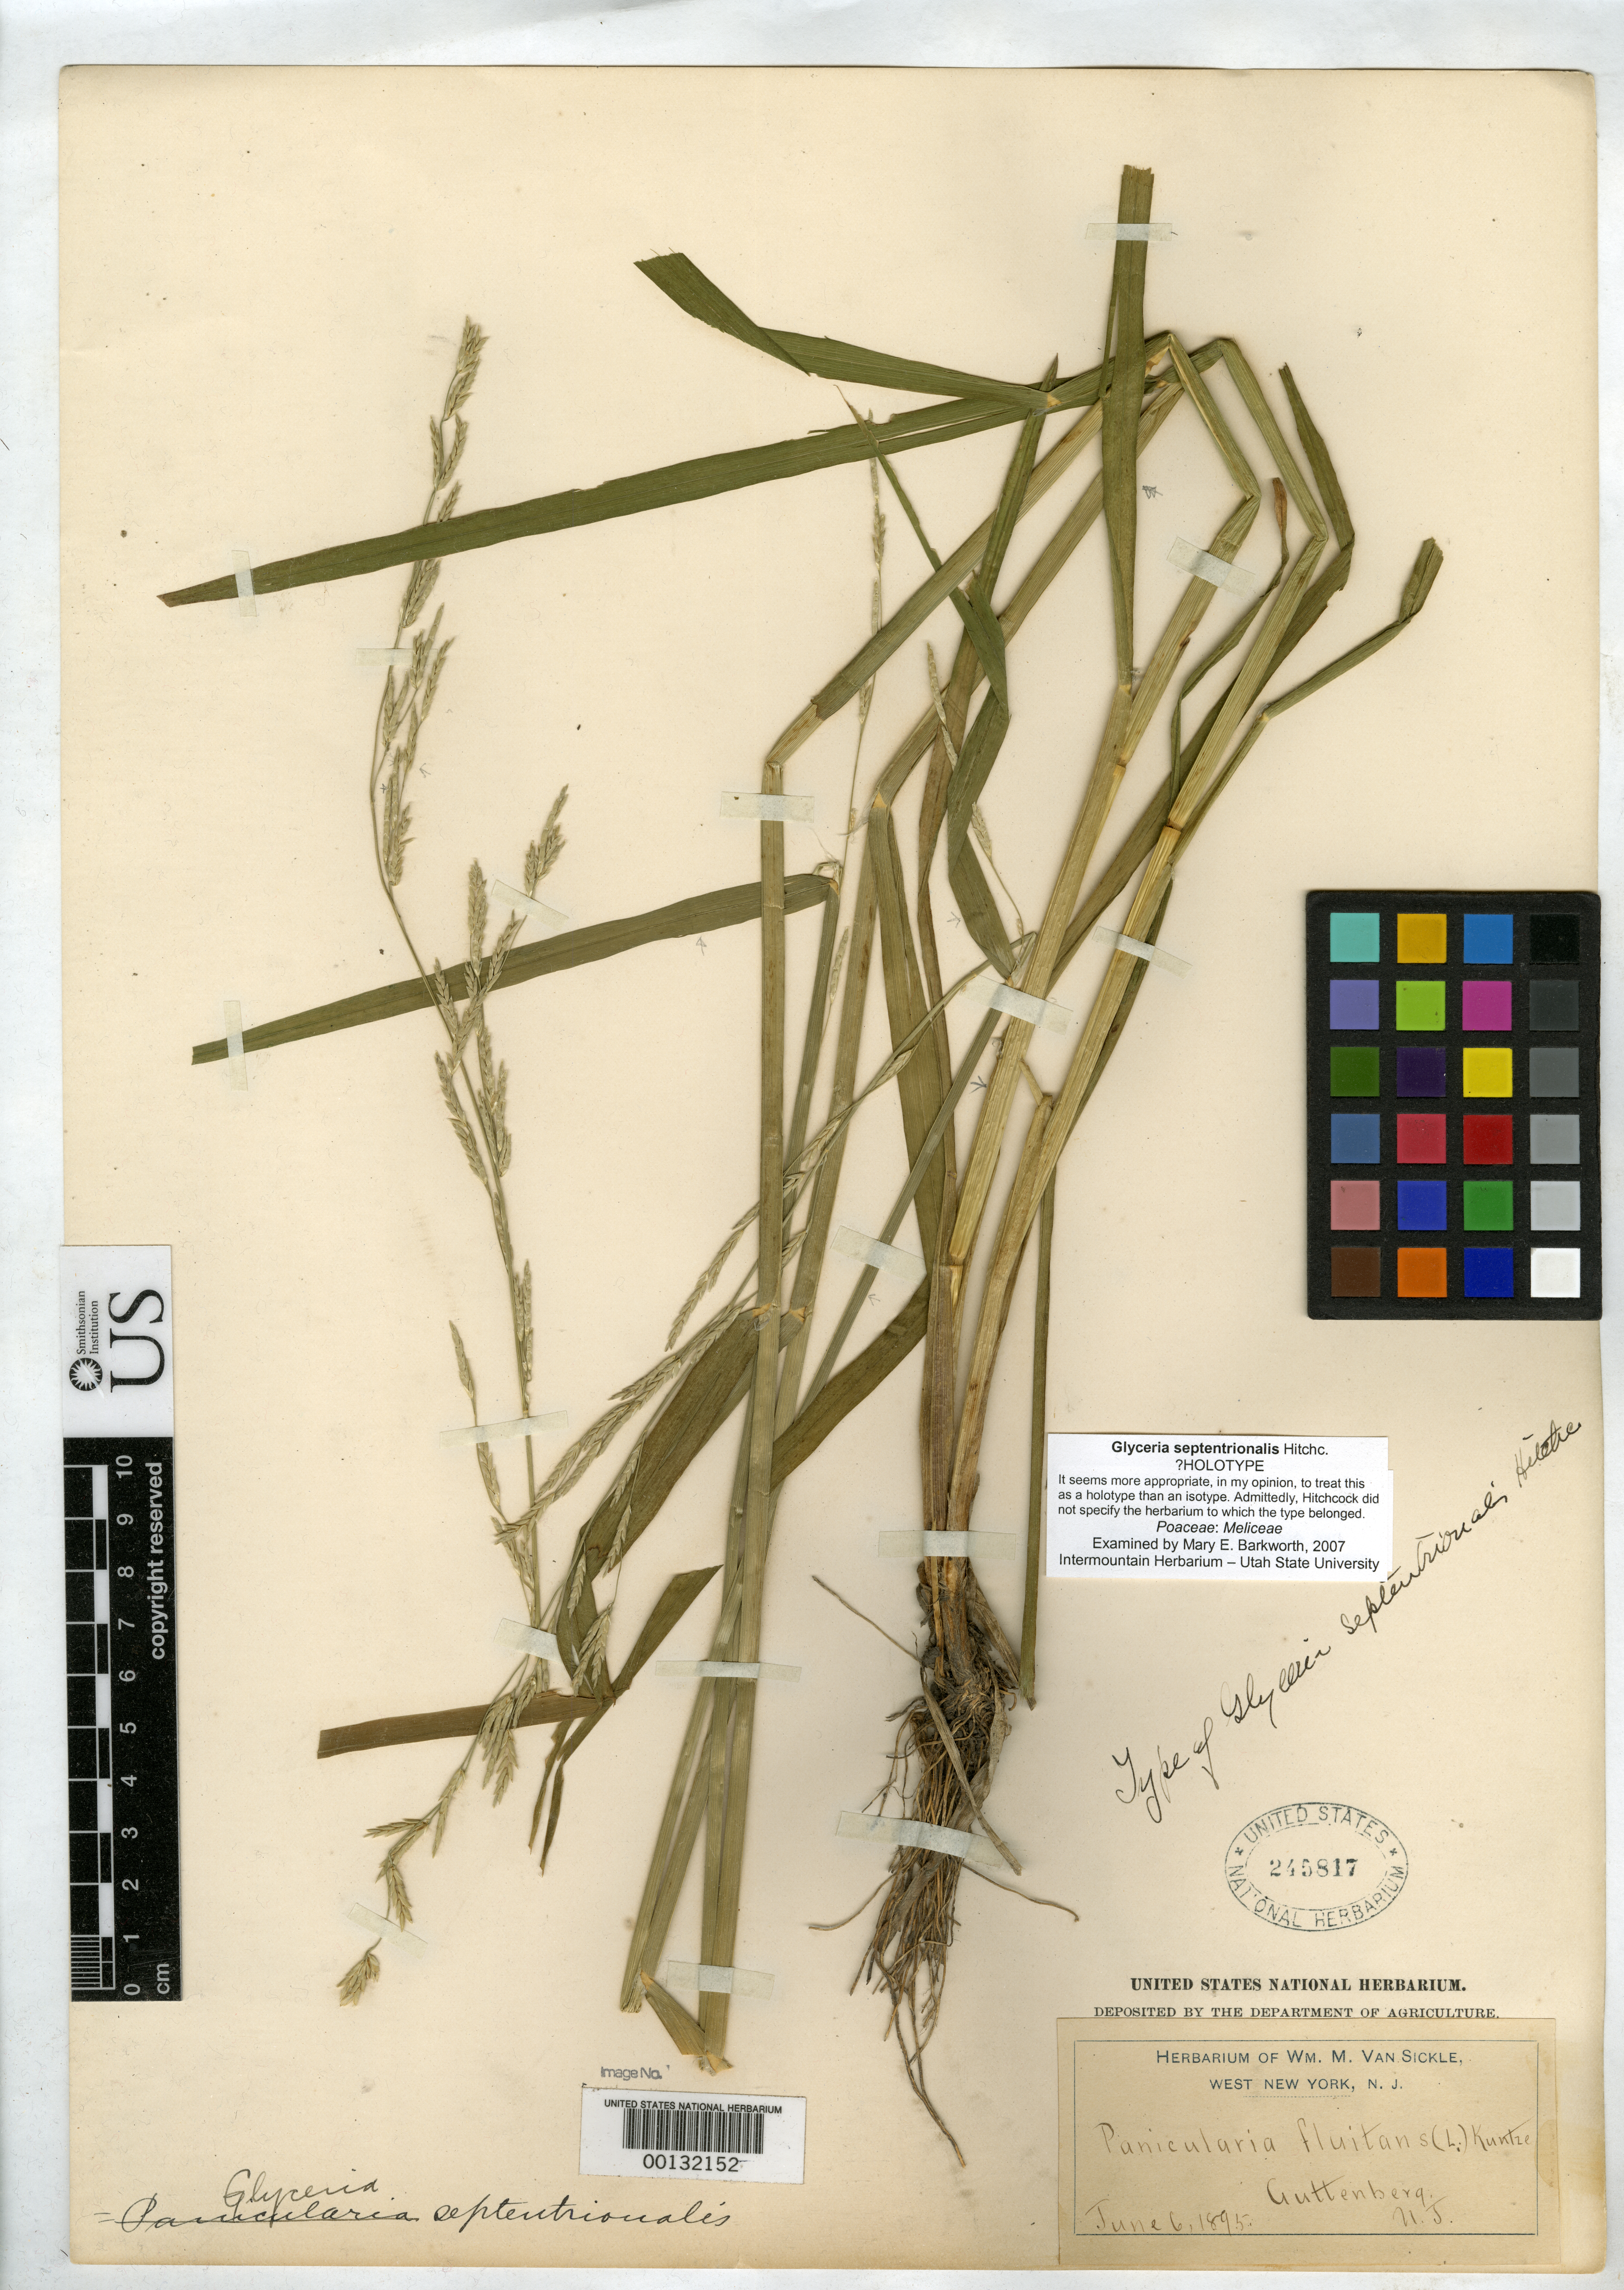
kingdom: Plantae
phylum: Tracheophyta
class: Liliopsida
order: Poales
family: Poaceae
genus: Glyceria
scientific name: Glyceria septentrionalis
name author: Hitchc.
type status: Holotype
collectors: W. M. Van Sickle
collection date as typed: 06 Jun 1895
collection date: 1895-06-06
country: United States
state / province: New Jersey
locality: Cuttenberg.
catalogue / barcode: US 245817